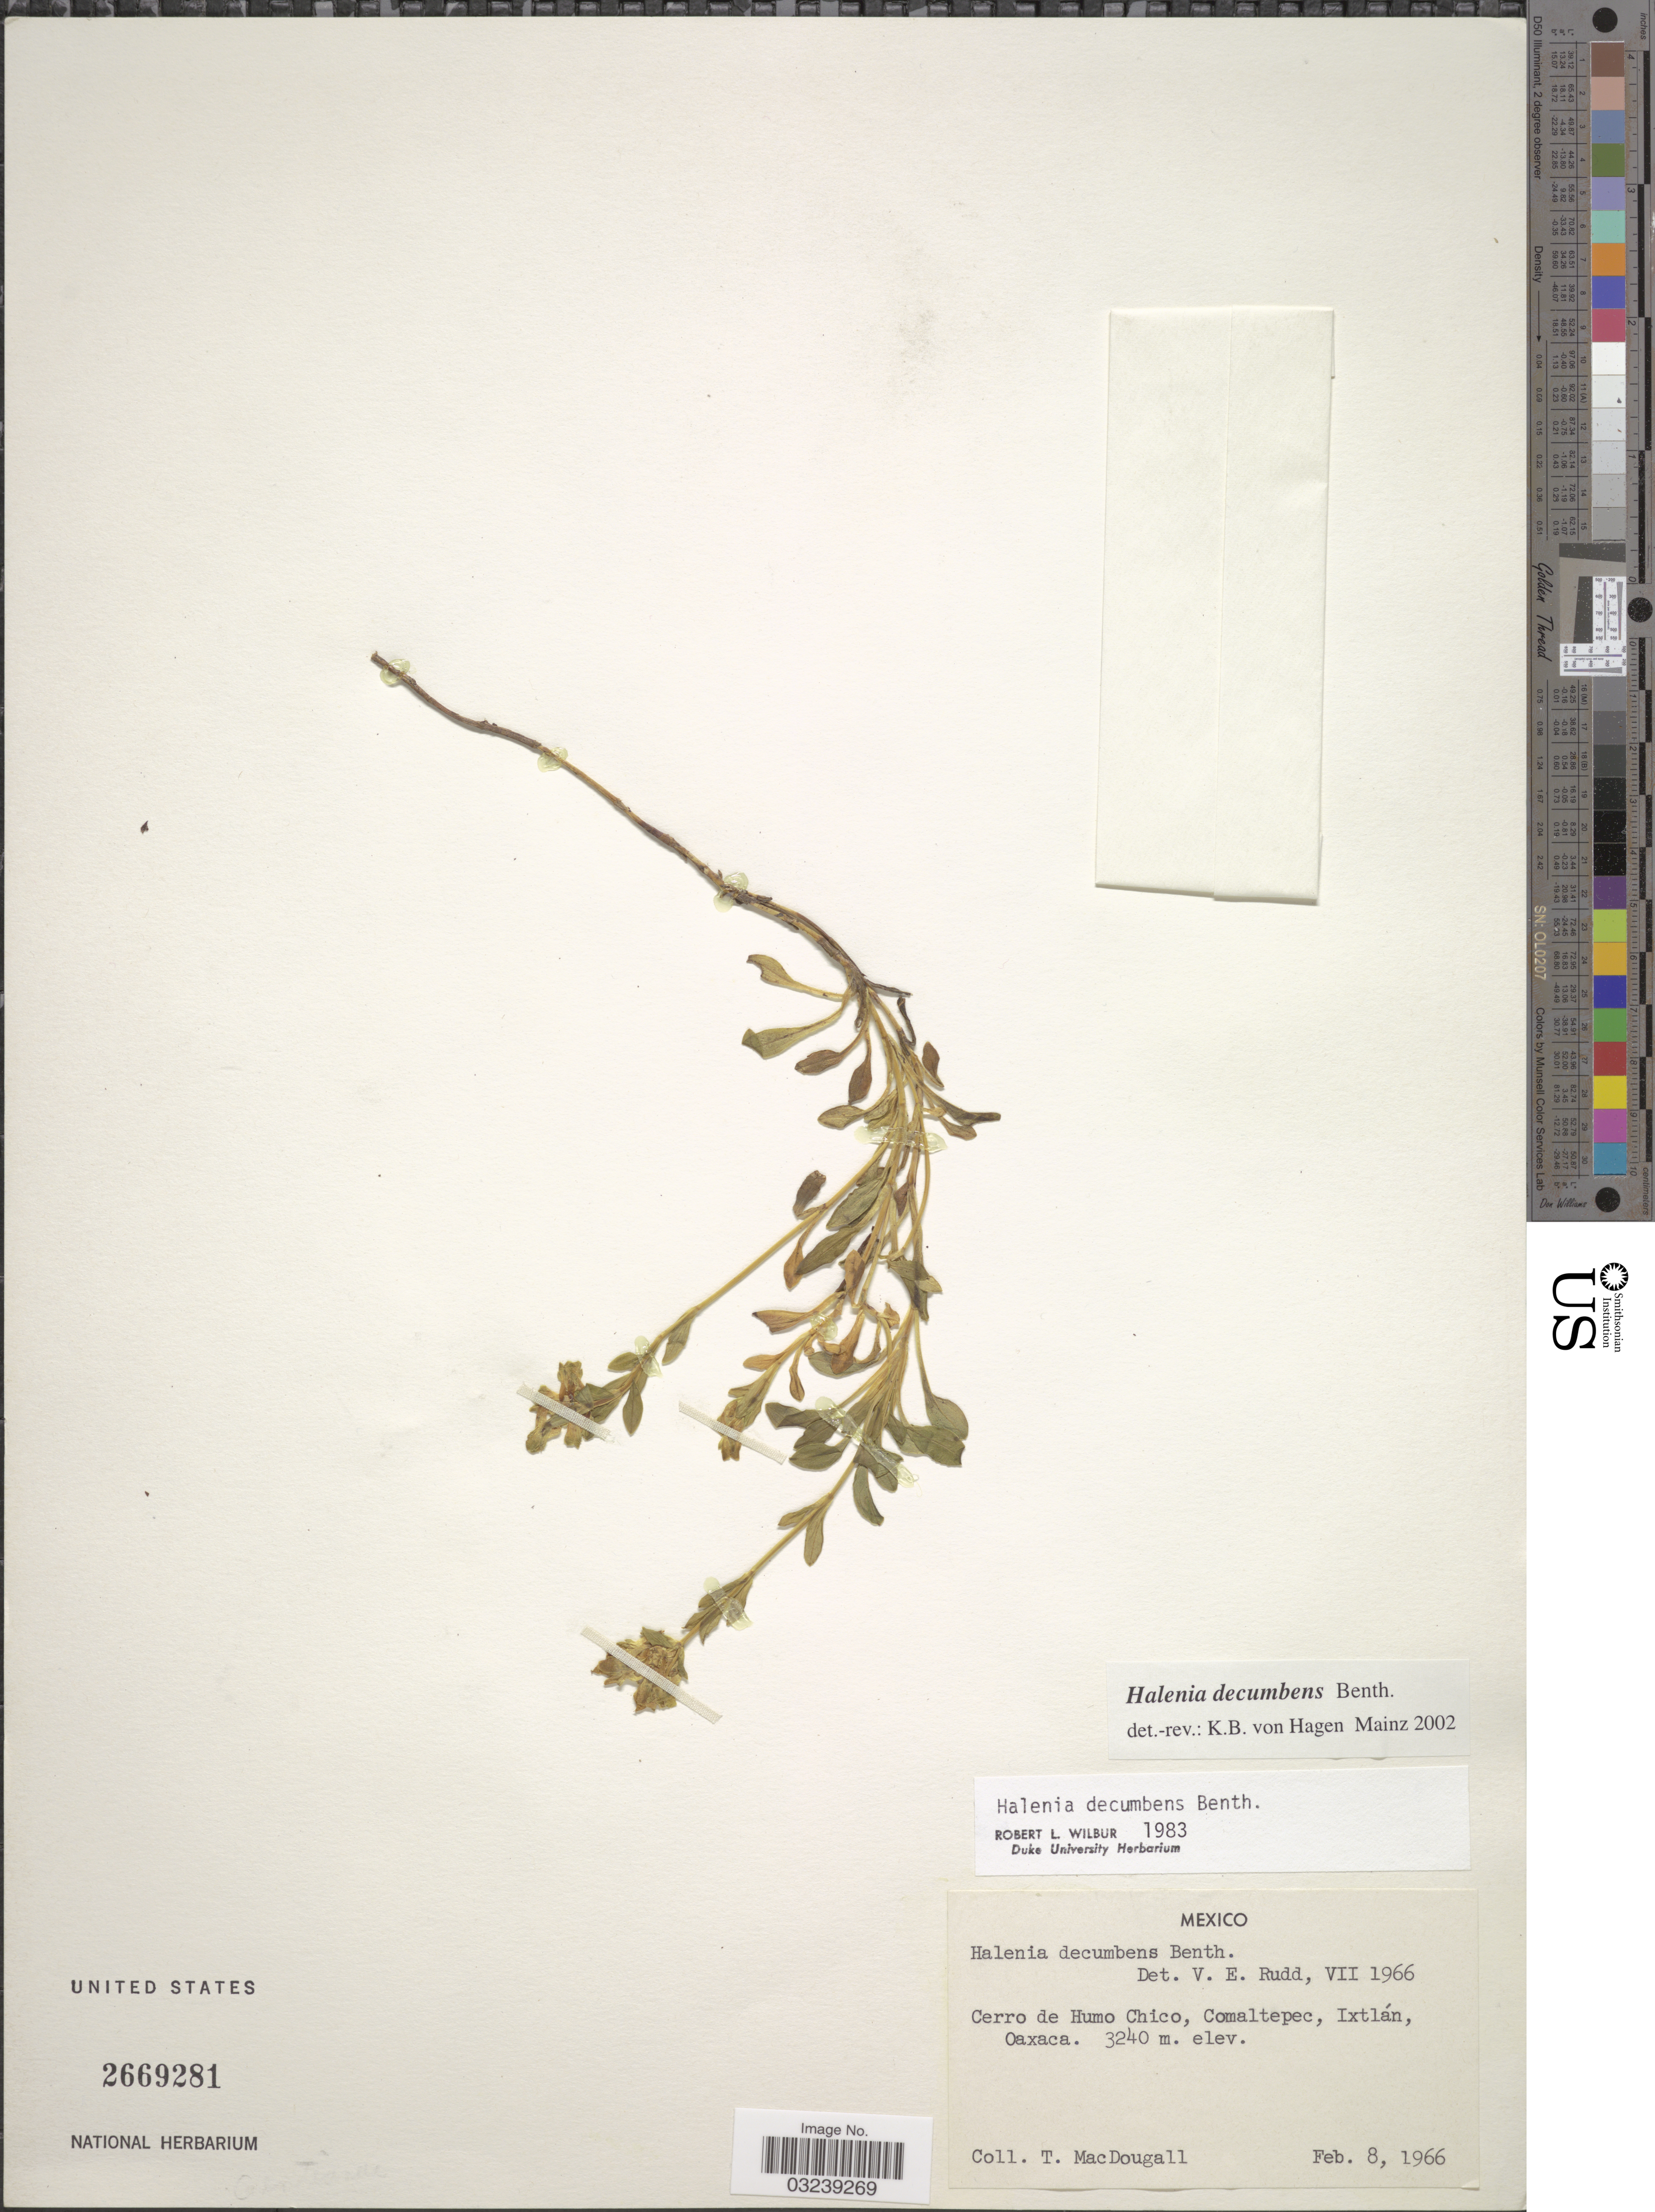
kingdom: Plantae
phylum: Tracheophyta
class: Magnoliopsida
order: Gentianales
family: Gentianaceae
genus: Halenia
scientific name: Halenia decumbens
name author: Benth.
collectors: T. B. MacDougall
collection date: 1966-02-08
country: Mexico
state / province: Oaxaca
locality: Cerro de Humo Chico, Comaltepec, Ixtlán.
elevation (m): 3240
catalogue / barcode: US 2669281